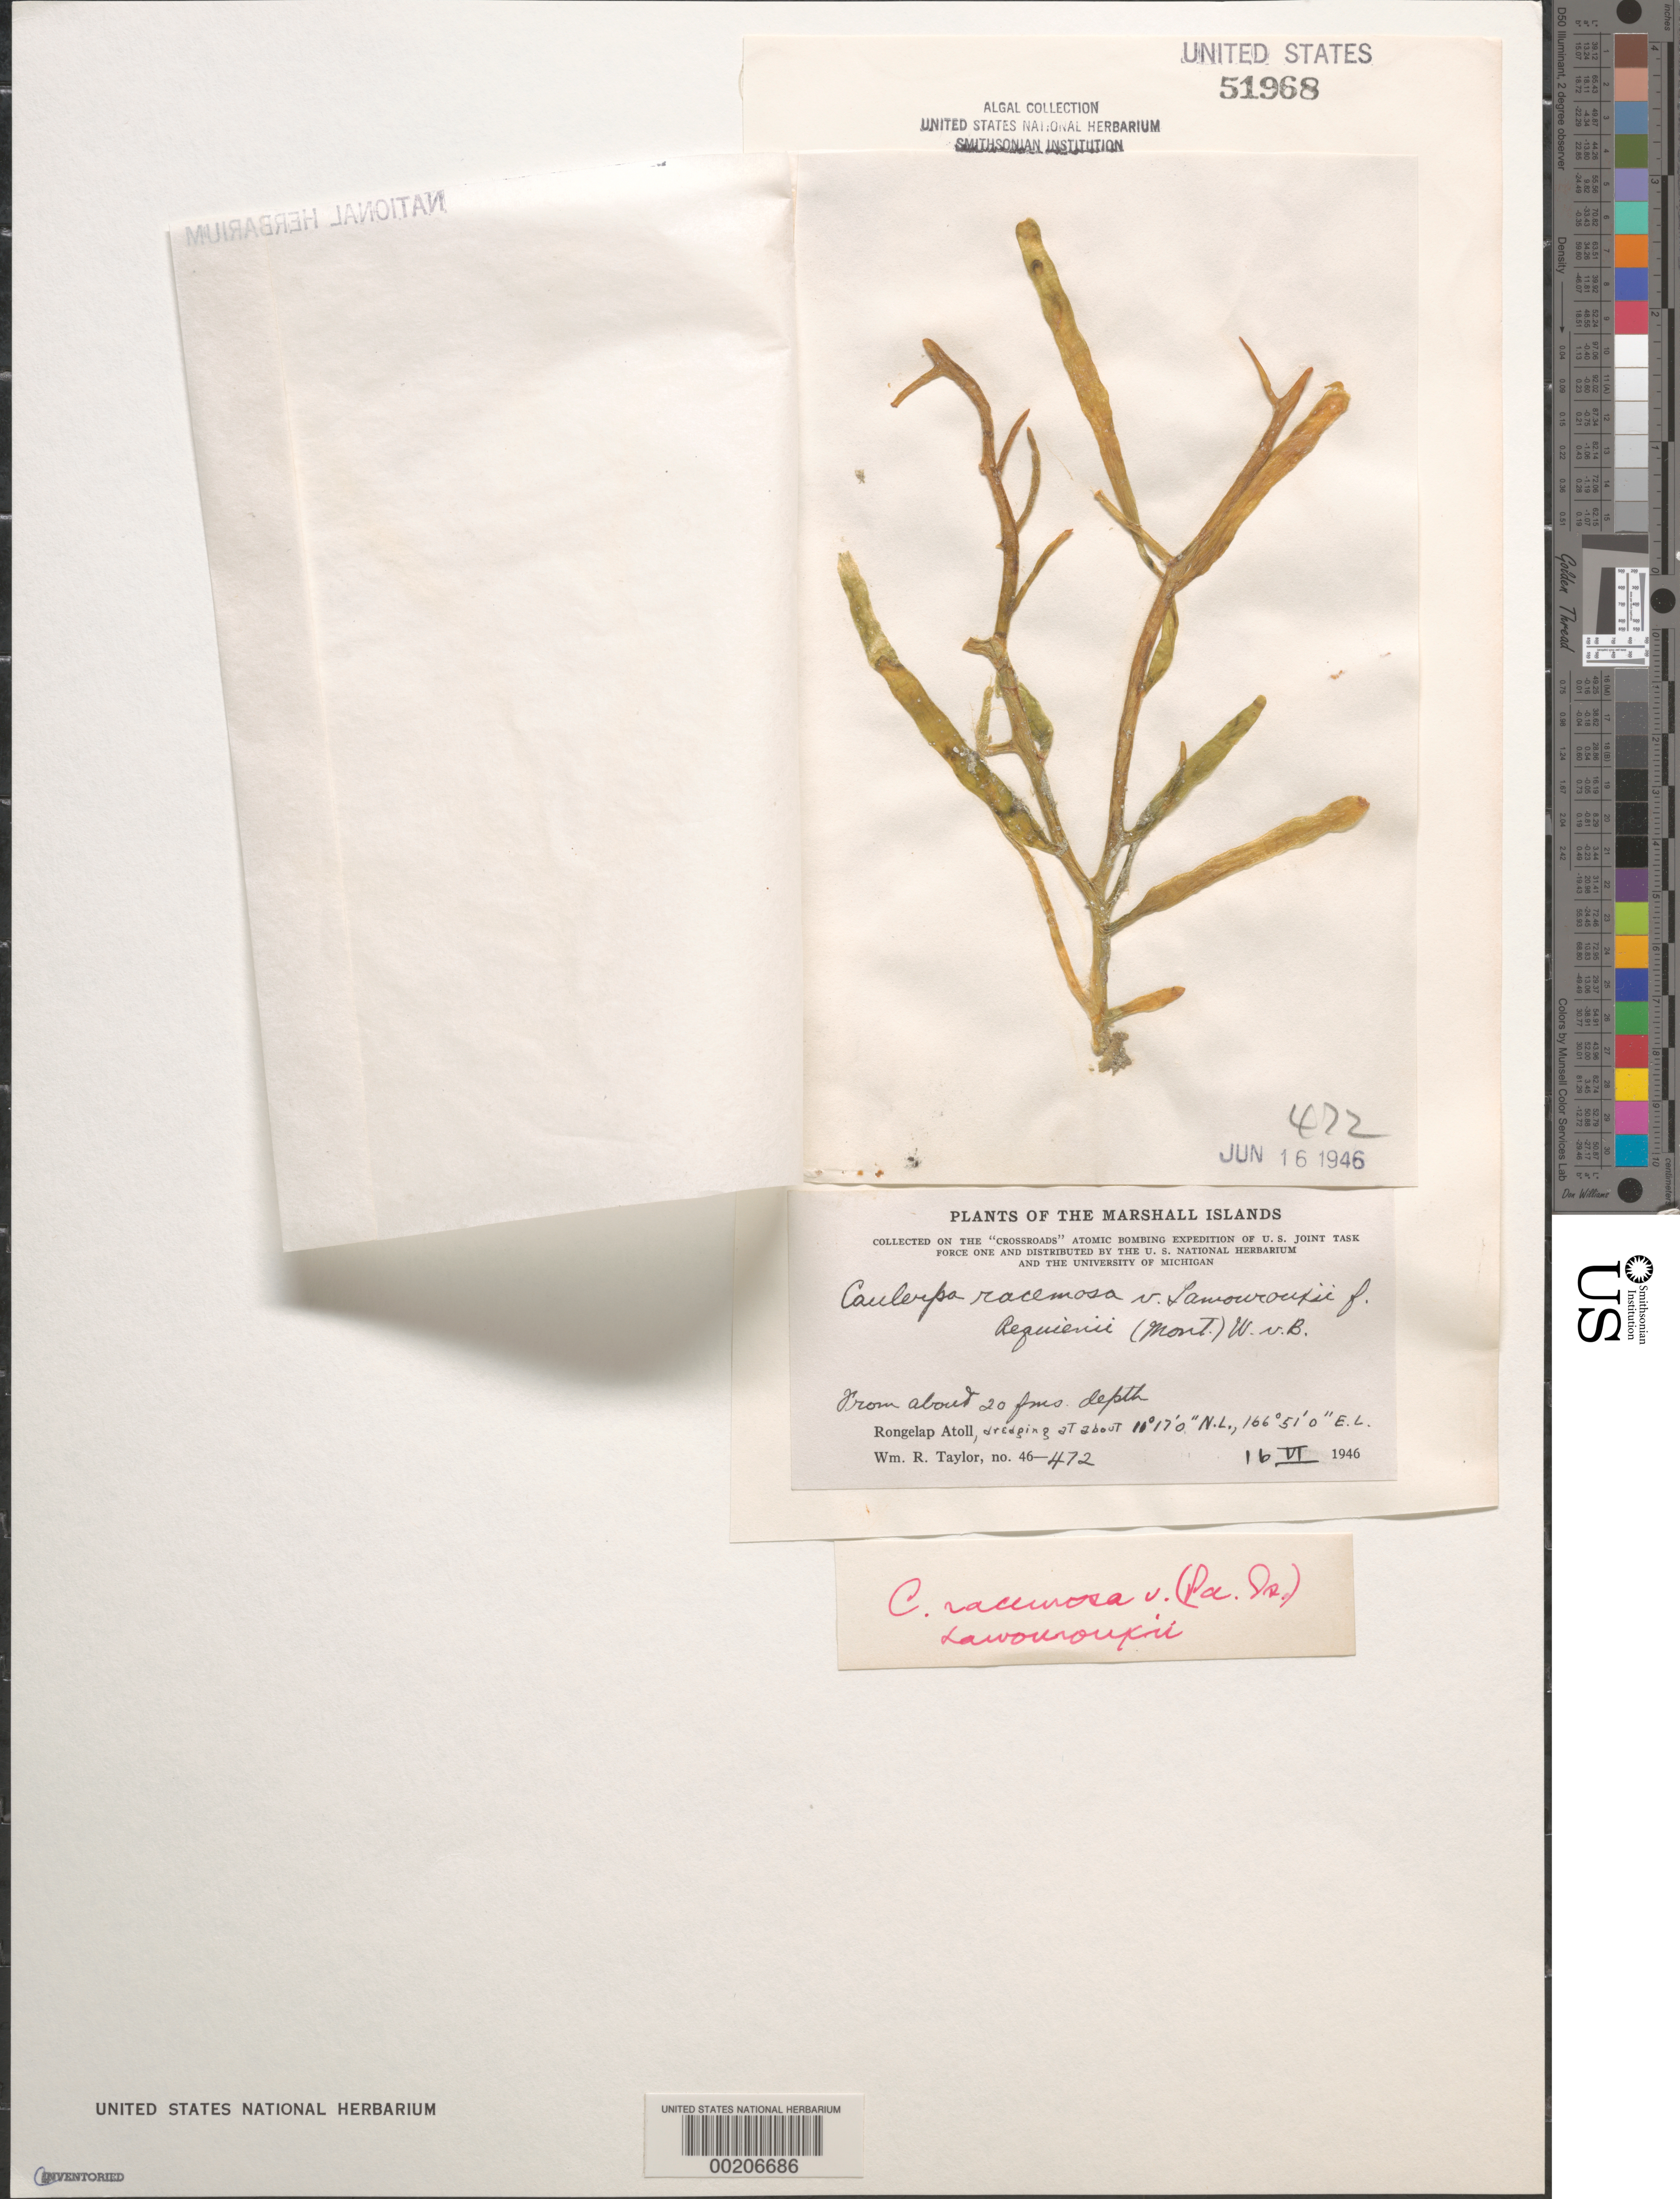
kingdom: Plantae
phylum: Chlorophyta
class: Ulvophyceae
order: Bryopsidales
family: Caulerpaceae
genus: Caulerpa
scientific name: Caulerpa racemosa var. lamourouxii forma requienii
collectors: W. R. Taylor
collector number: WRT 46-472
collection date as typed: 16 Jun 1946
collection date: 1946-06-16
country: Marshall Islands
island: Rongelap Atoll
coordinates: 11 17' N, 166 51' E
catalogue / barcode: US 51968